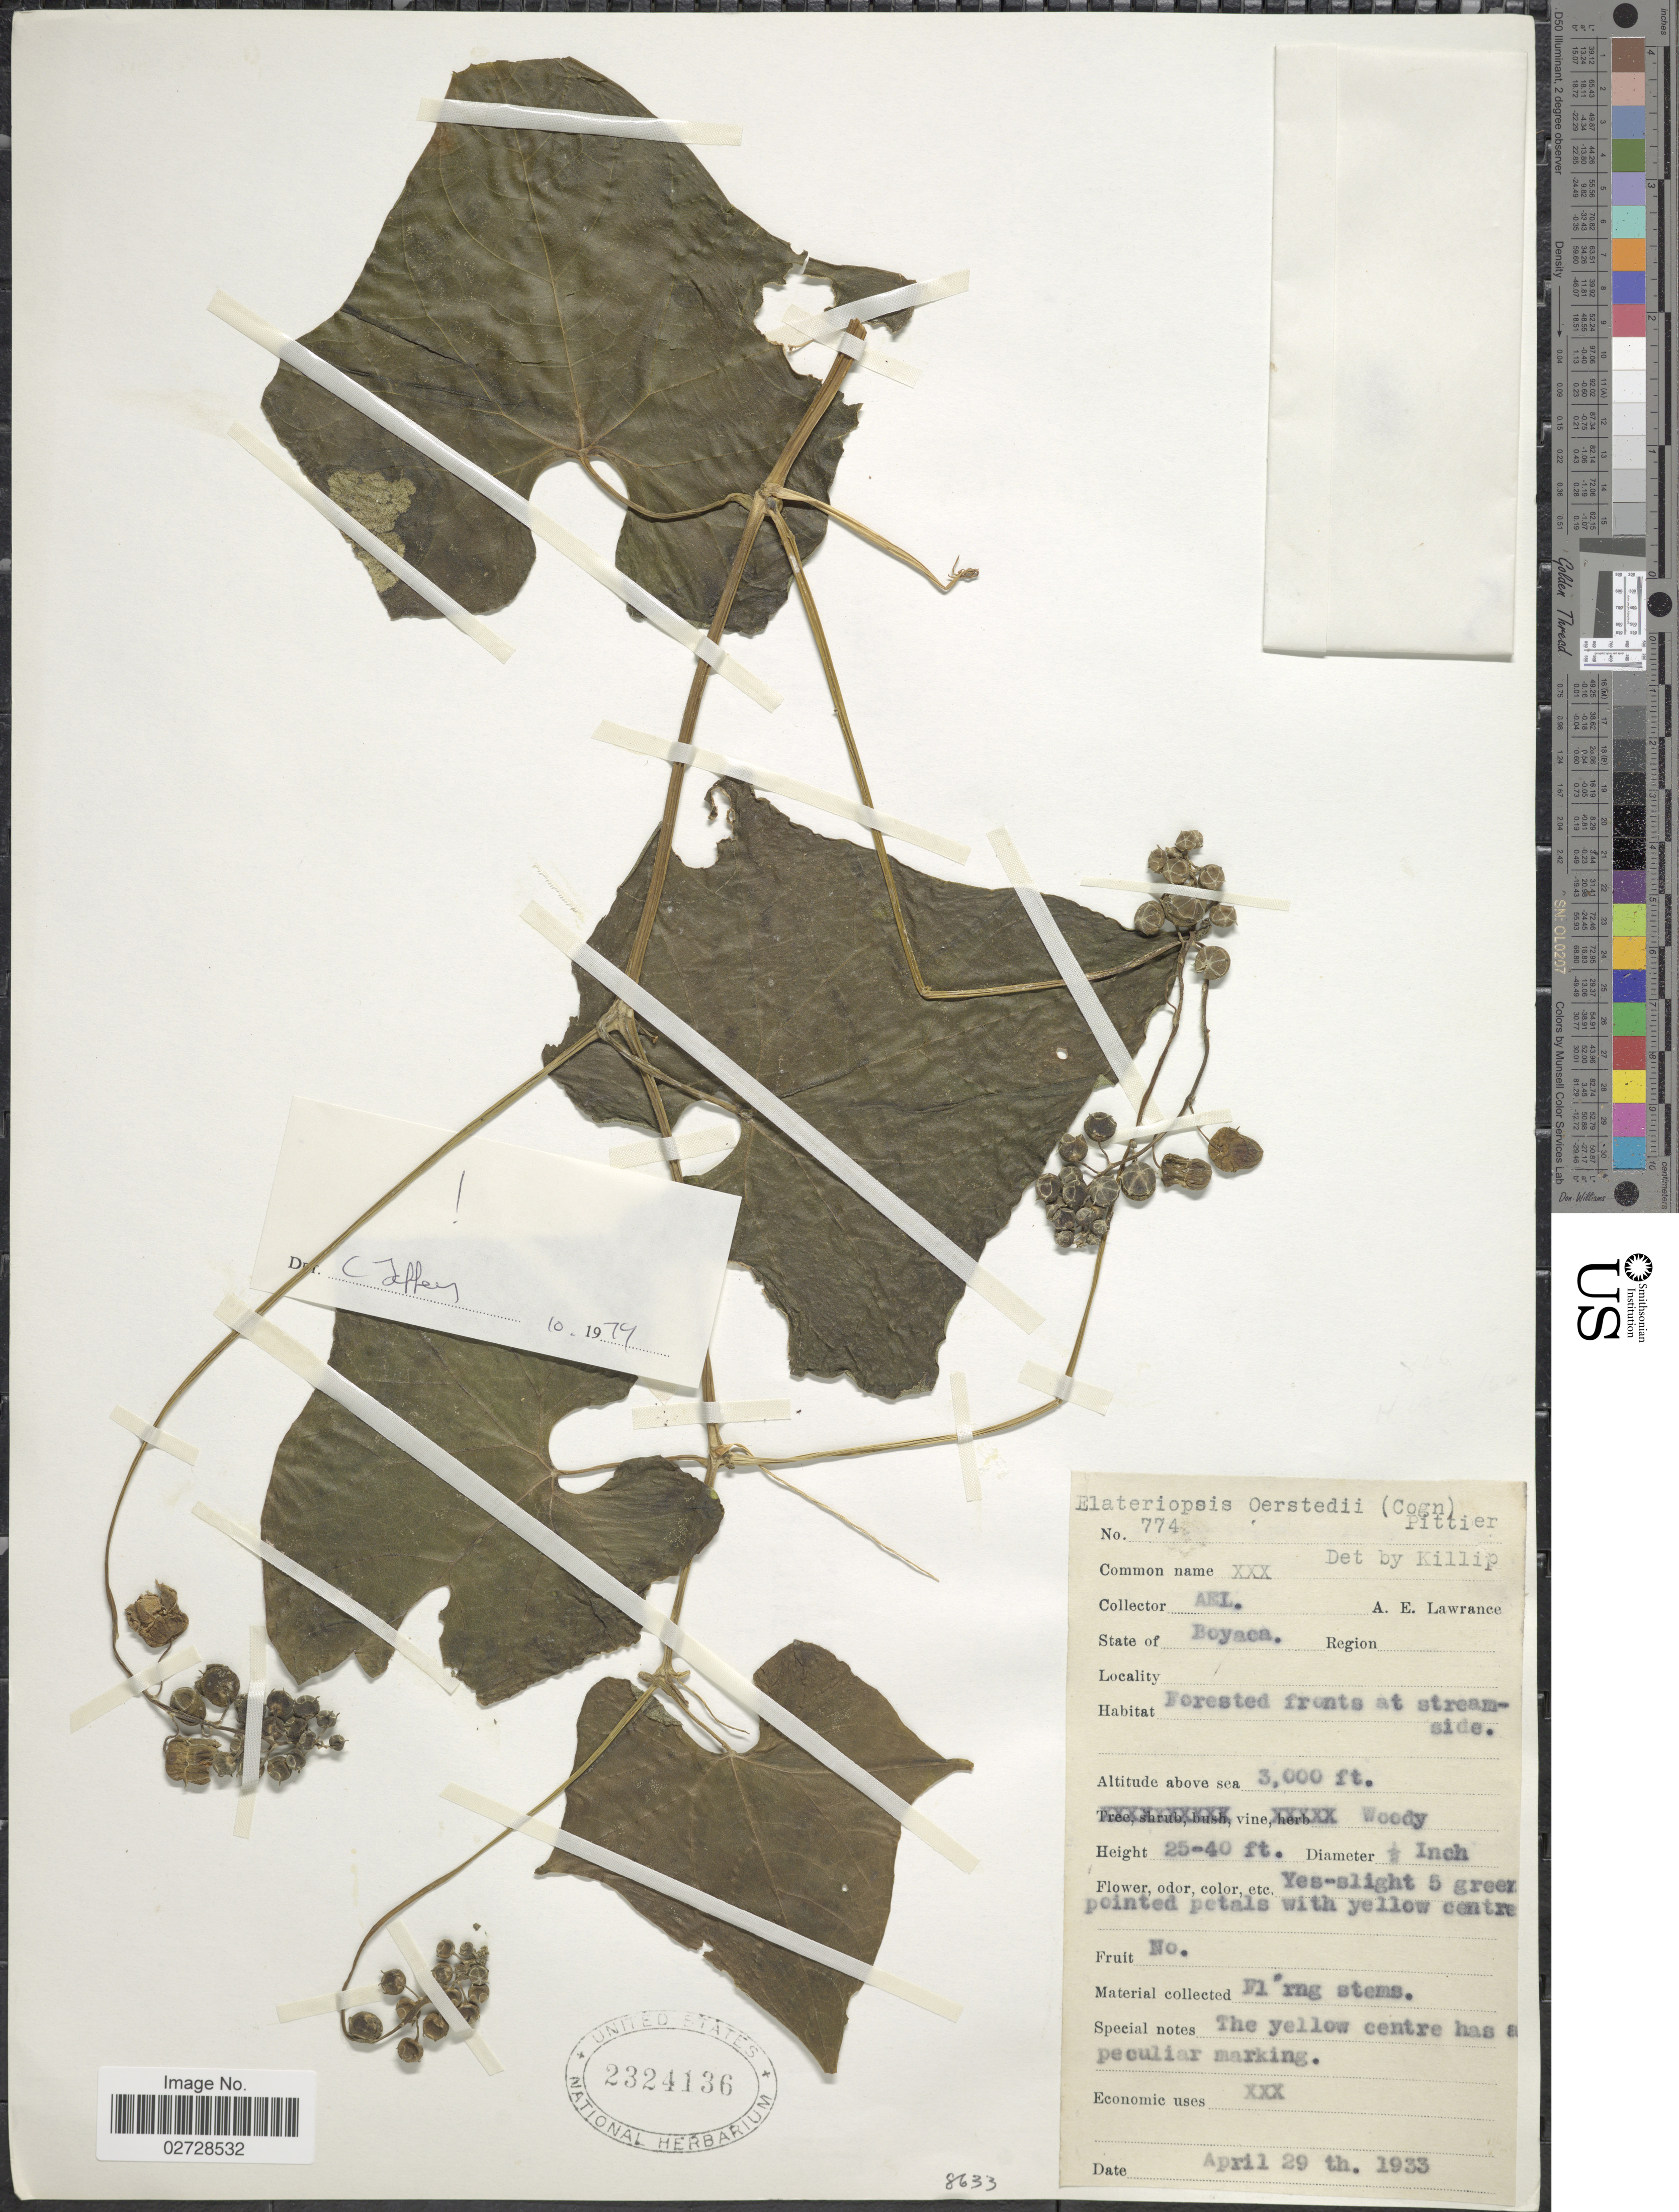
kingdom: Plantae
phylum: Tracheophyta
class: Magnoliopsida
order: Cucurbitales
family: Cucurbitaceae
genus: Hanburia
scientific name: Hanburia oerstedii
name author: (Cogn.) H. Schaef. & S.S. Renner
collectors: A. Lawrance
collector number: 774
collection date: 1933-04-29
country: Colombia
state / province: Boyacá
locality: Forested fronts at streamside.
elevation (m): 914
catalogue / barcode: US 2324136